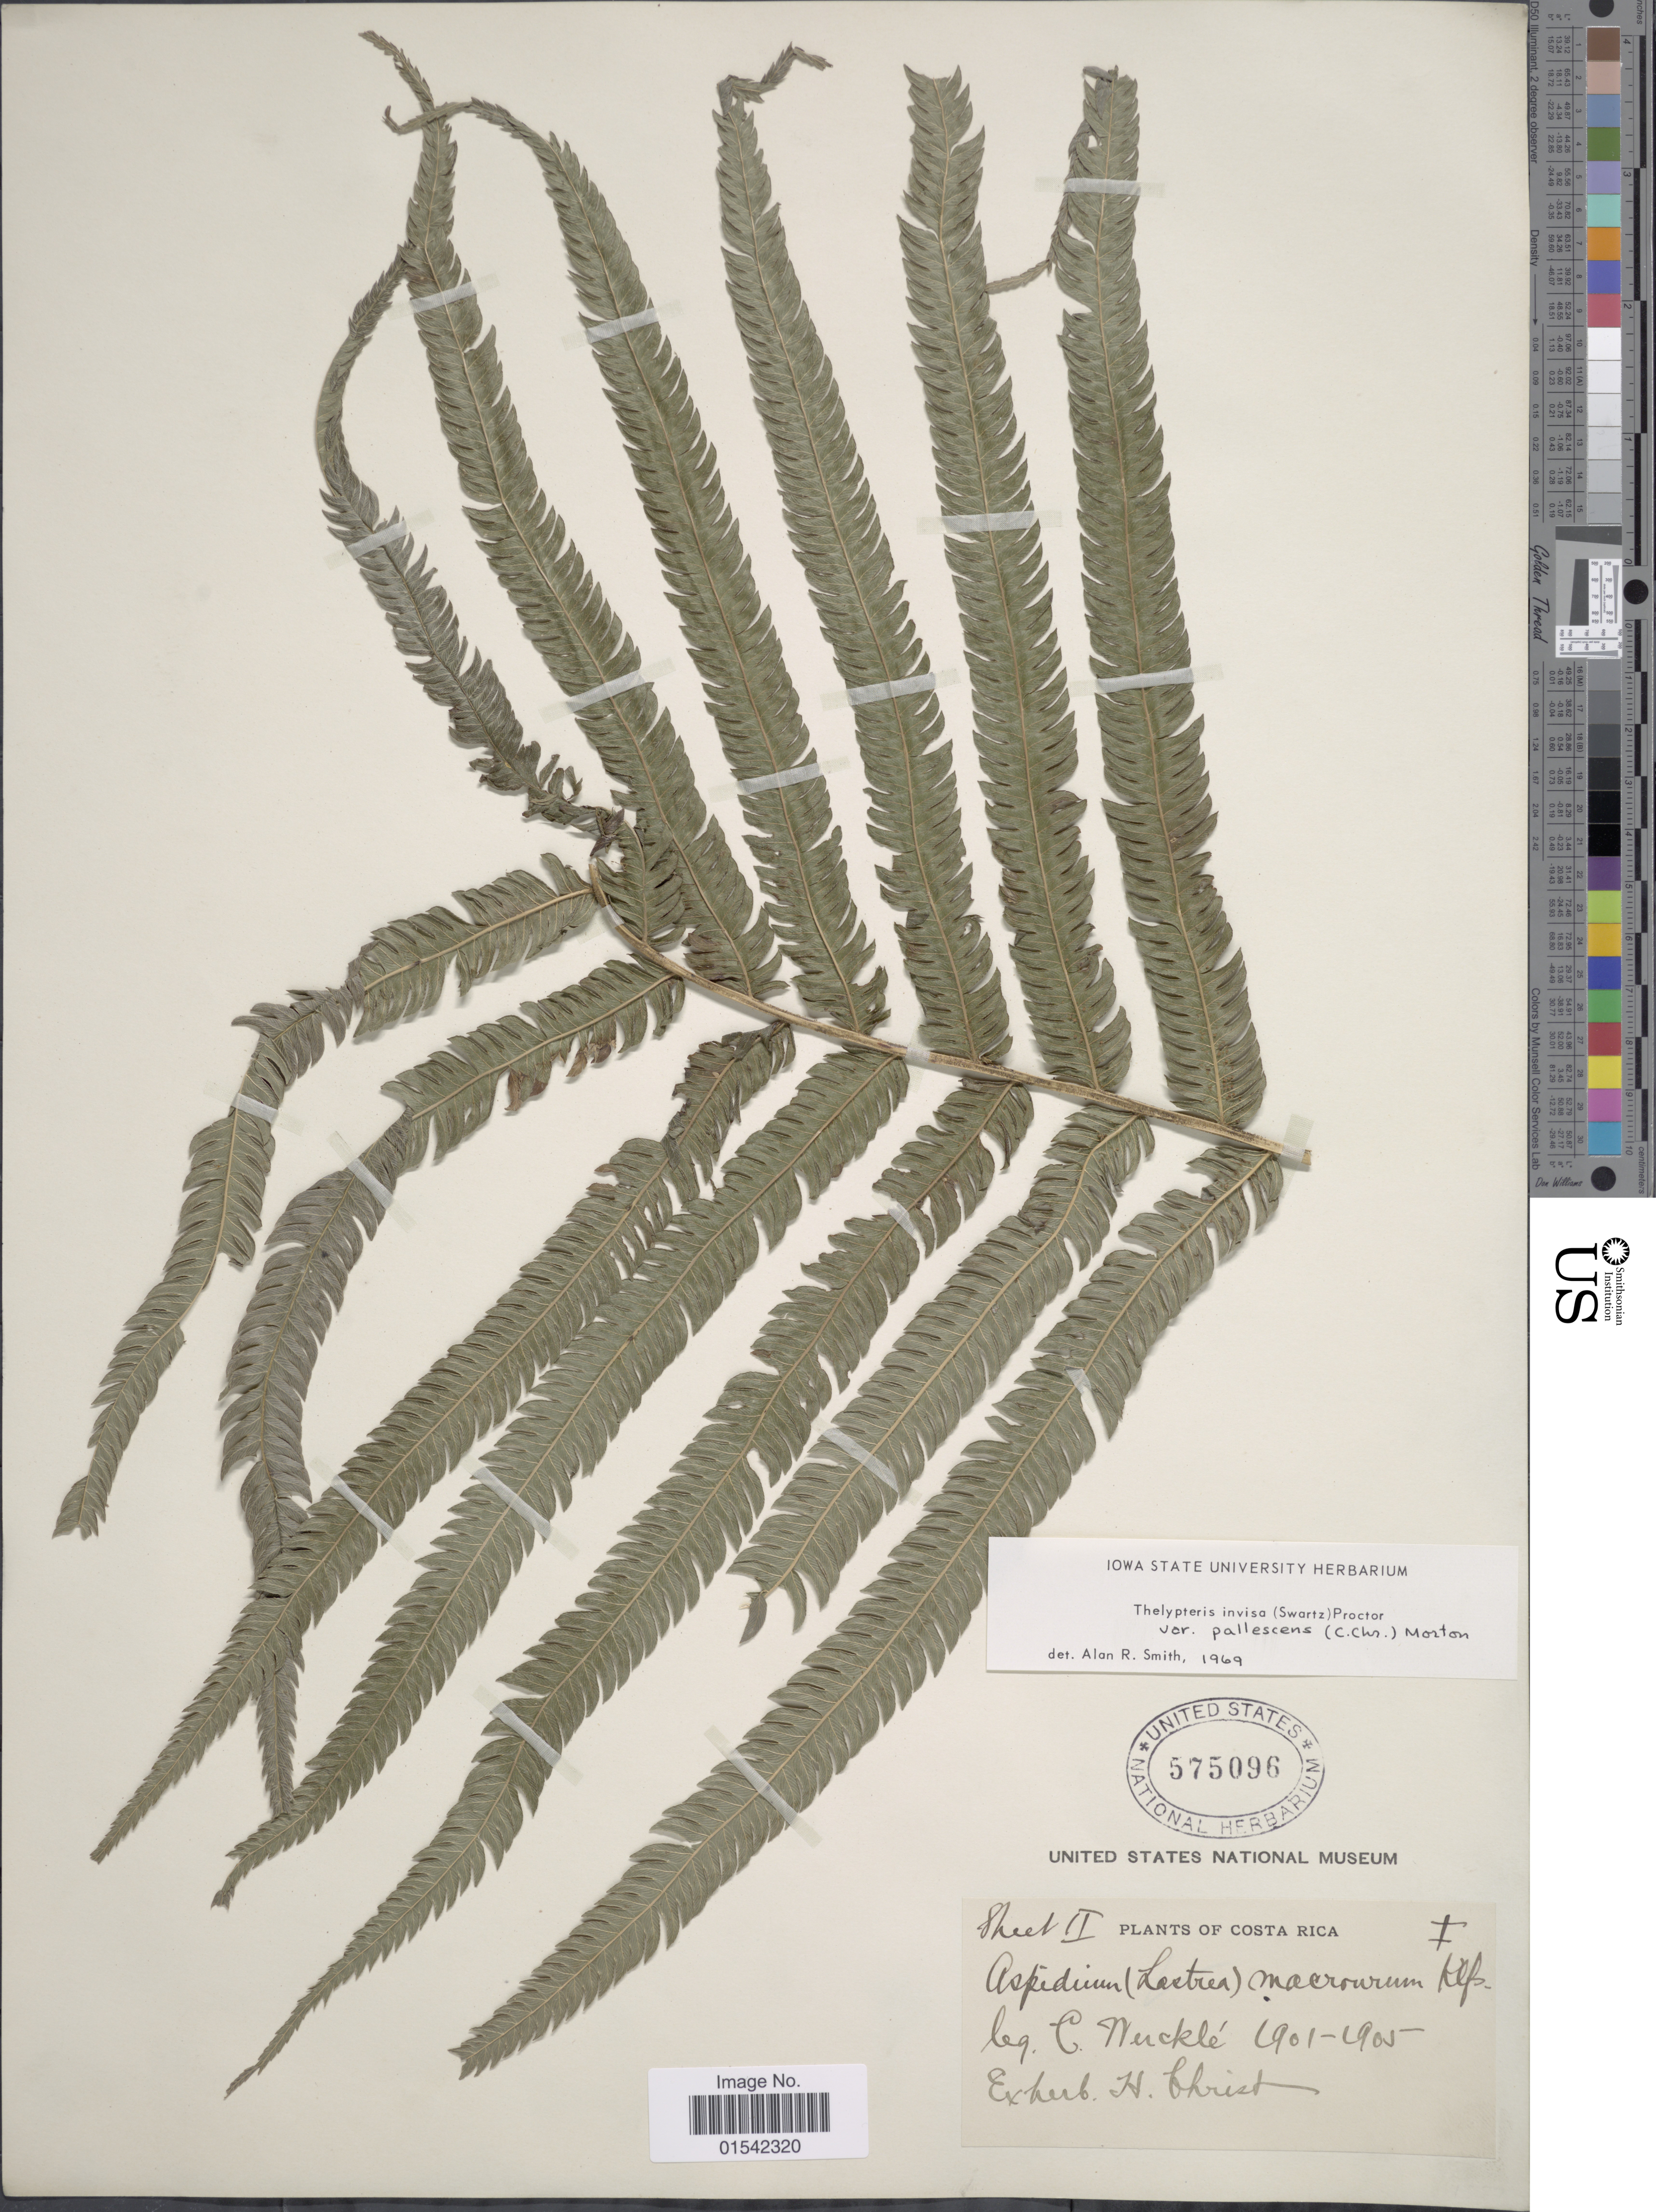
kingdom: Plantae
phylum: Tracheophyta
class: Polypodiopsida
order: Polypodiales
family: Thelypteridaceae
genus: Cyclosorus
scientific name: Cyclosorus grandis (A.R. Sm.) comb. nov., ined 2015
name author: (A.R. Sm.)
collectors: C. Wercklé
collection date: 1901/1905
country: Costa Rica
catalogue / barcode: US 575096